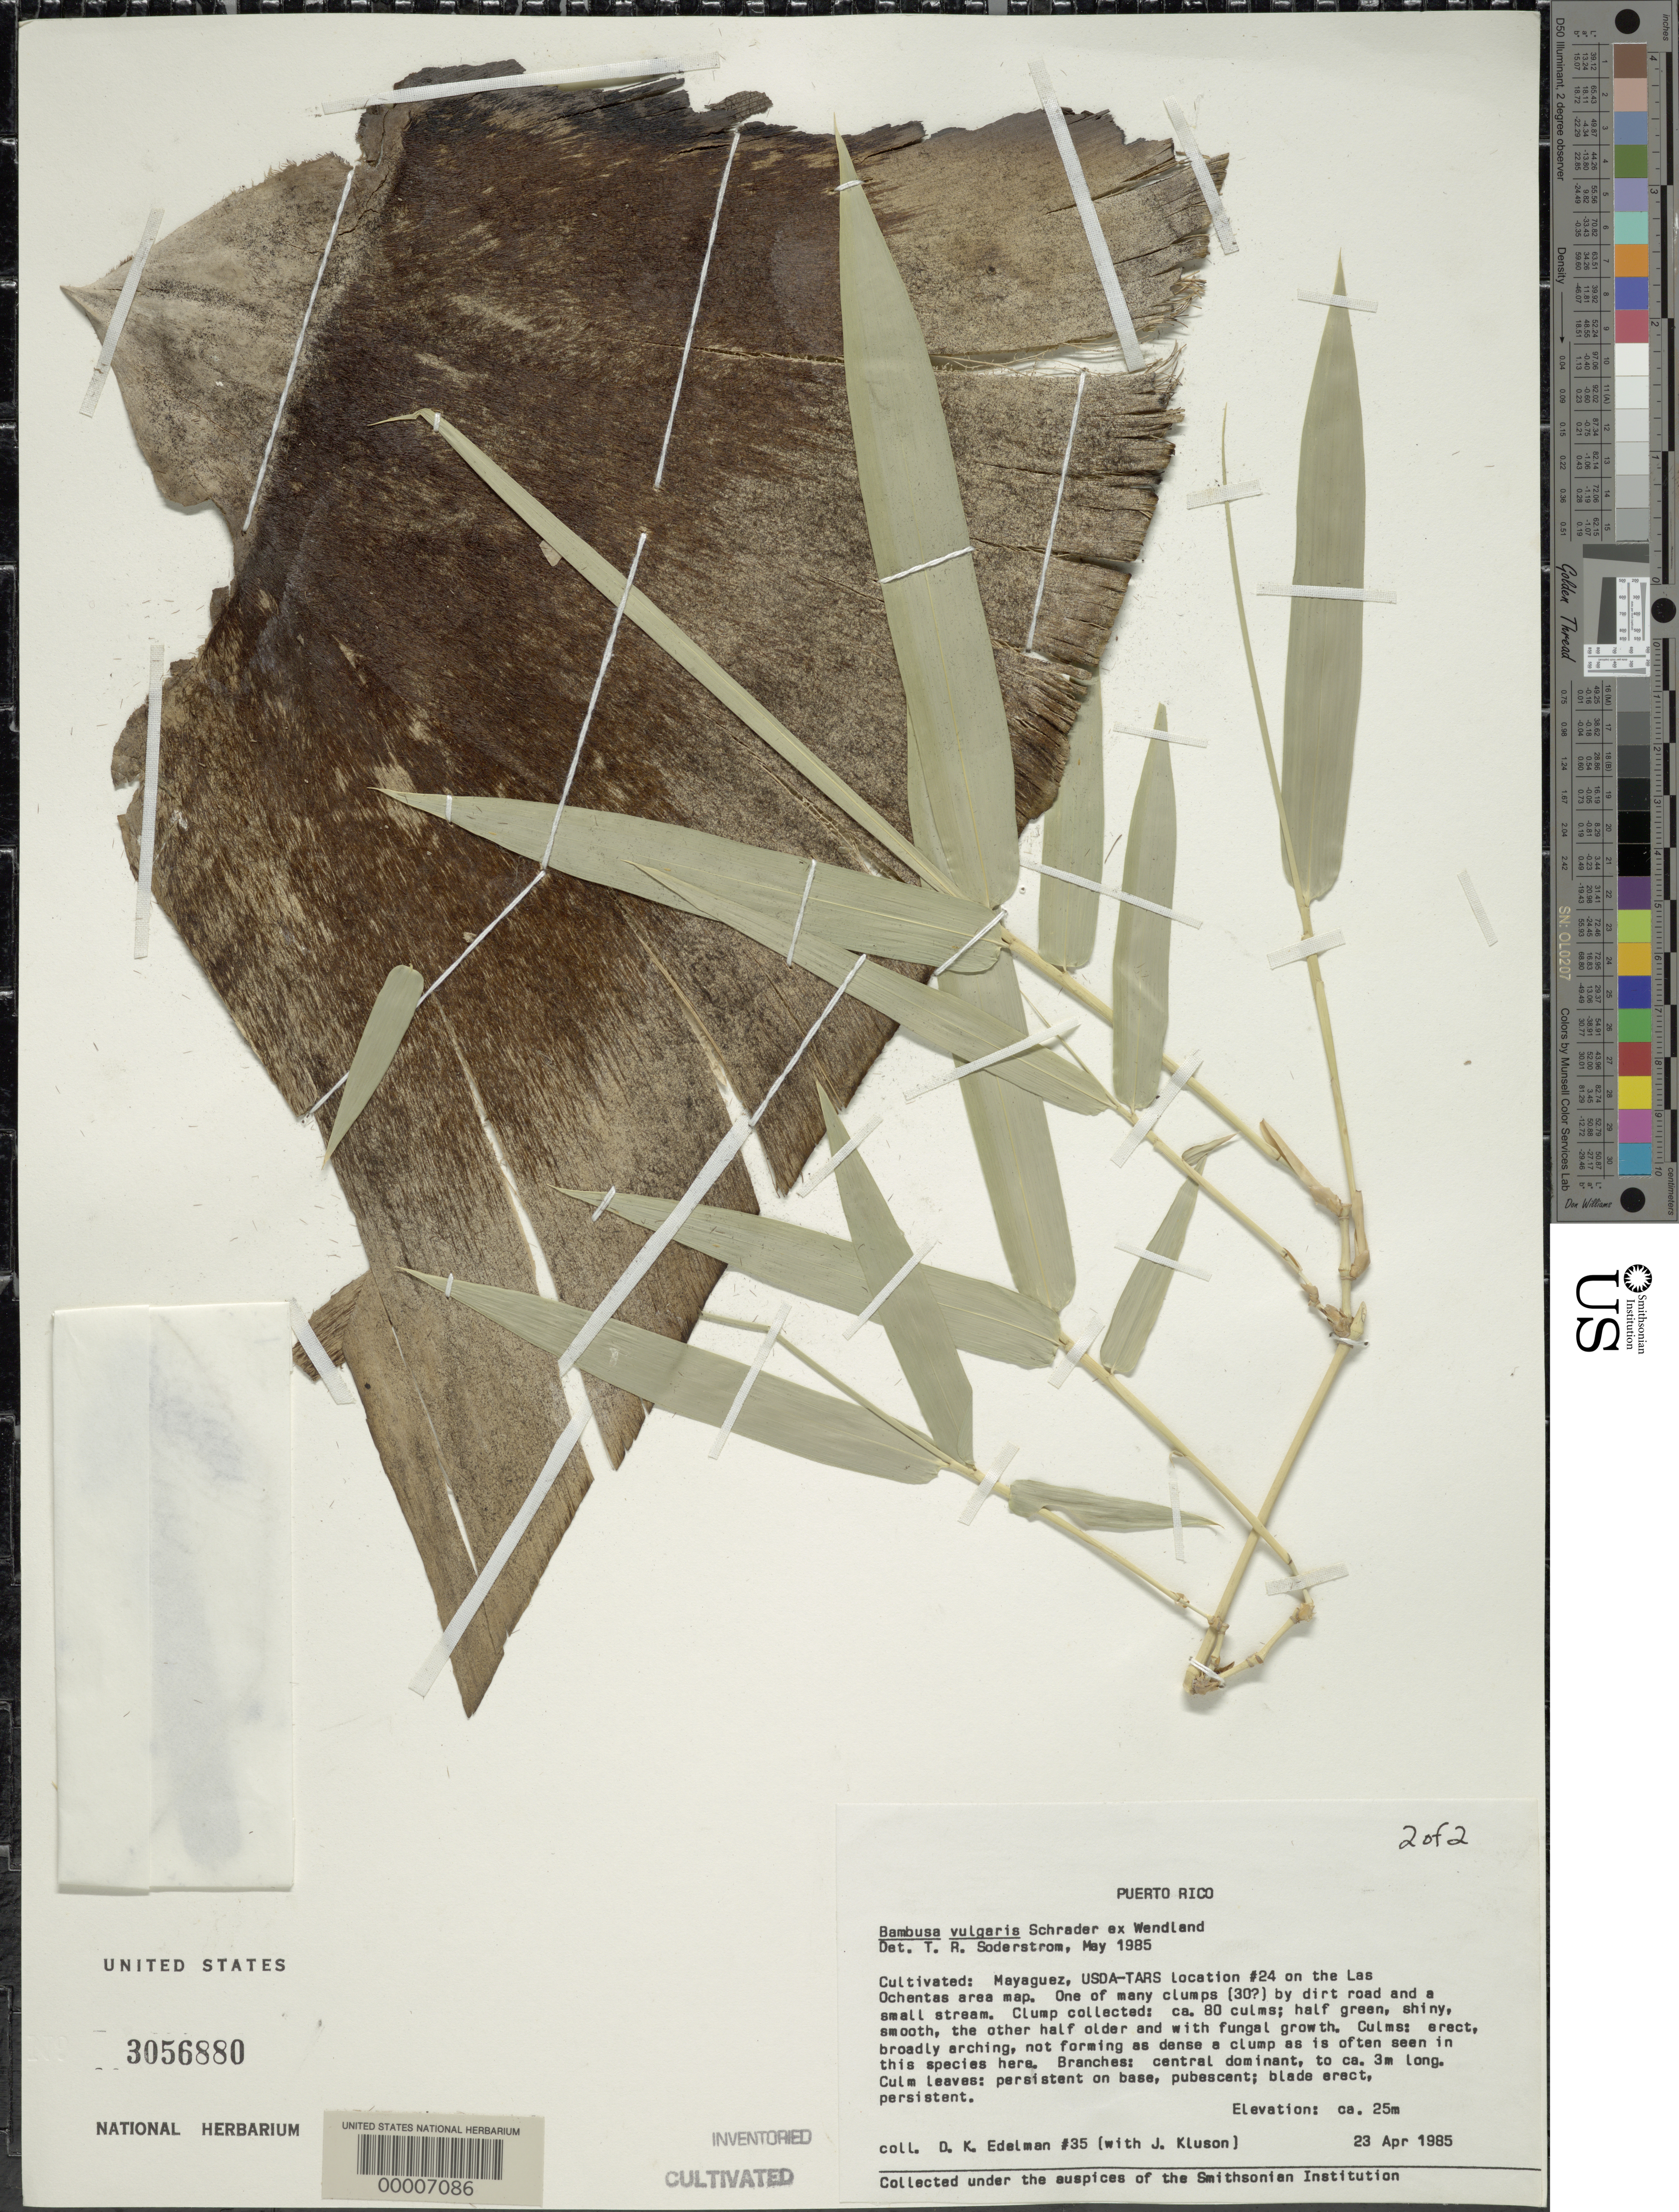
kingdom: Plantae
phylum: Tracheophyta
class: Liliopsida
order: Poales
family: Poaceae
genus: Bambusa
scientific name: Bambusa vulgaris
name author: Schrad. ex J.C. Wendl.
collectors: D. Edelman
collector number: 36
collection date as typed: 23 Apr 1985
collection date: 1985-04-23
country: Puerto Rico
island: Greater Antilles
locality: Mayaguez, usda-tars, location #24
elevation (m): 25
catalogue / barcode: US 3056880